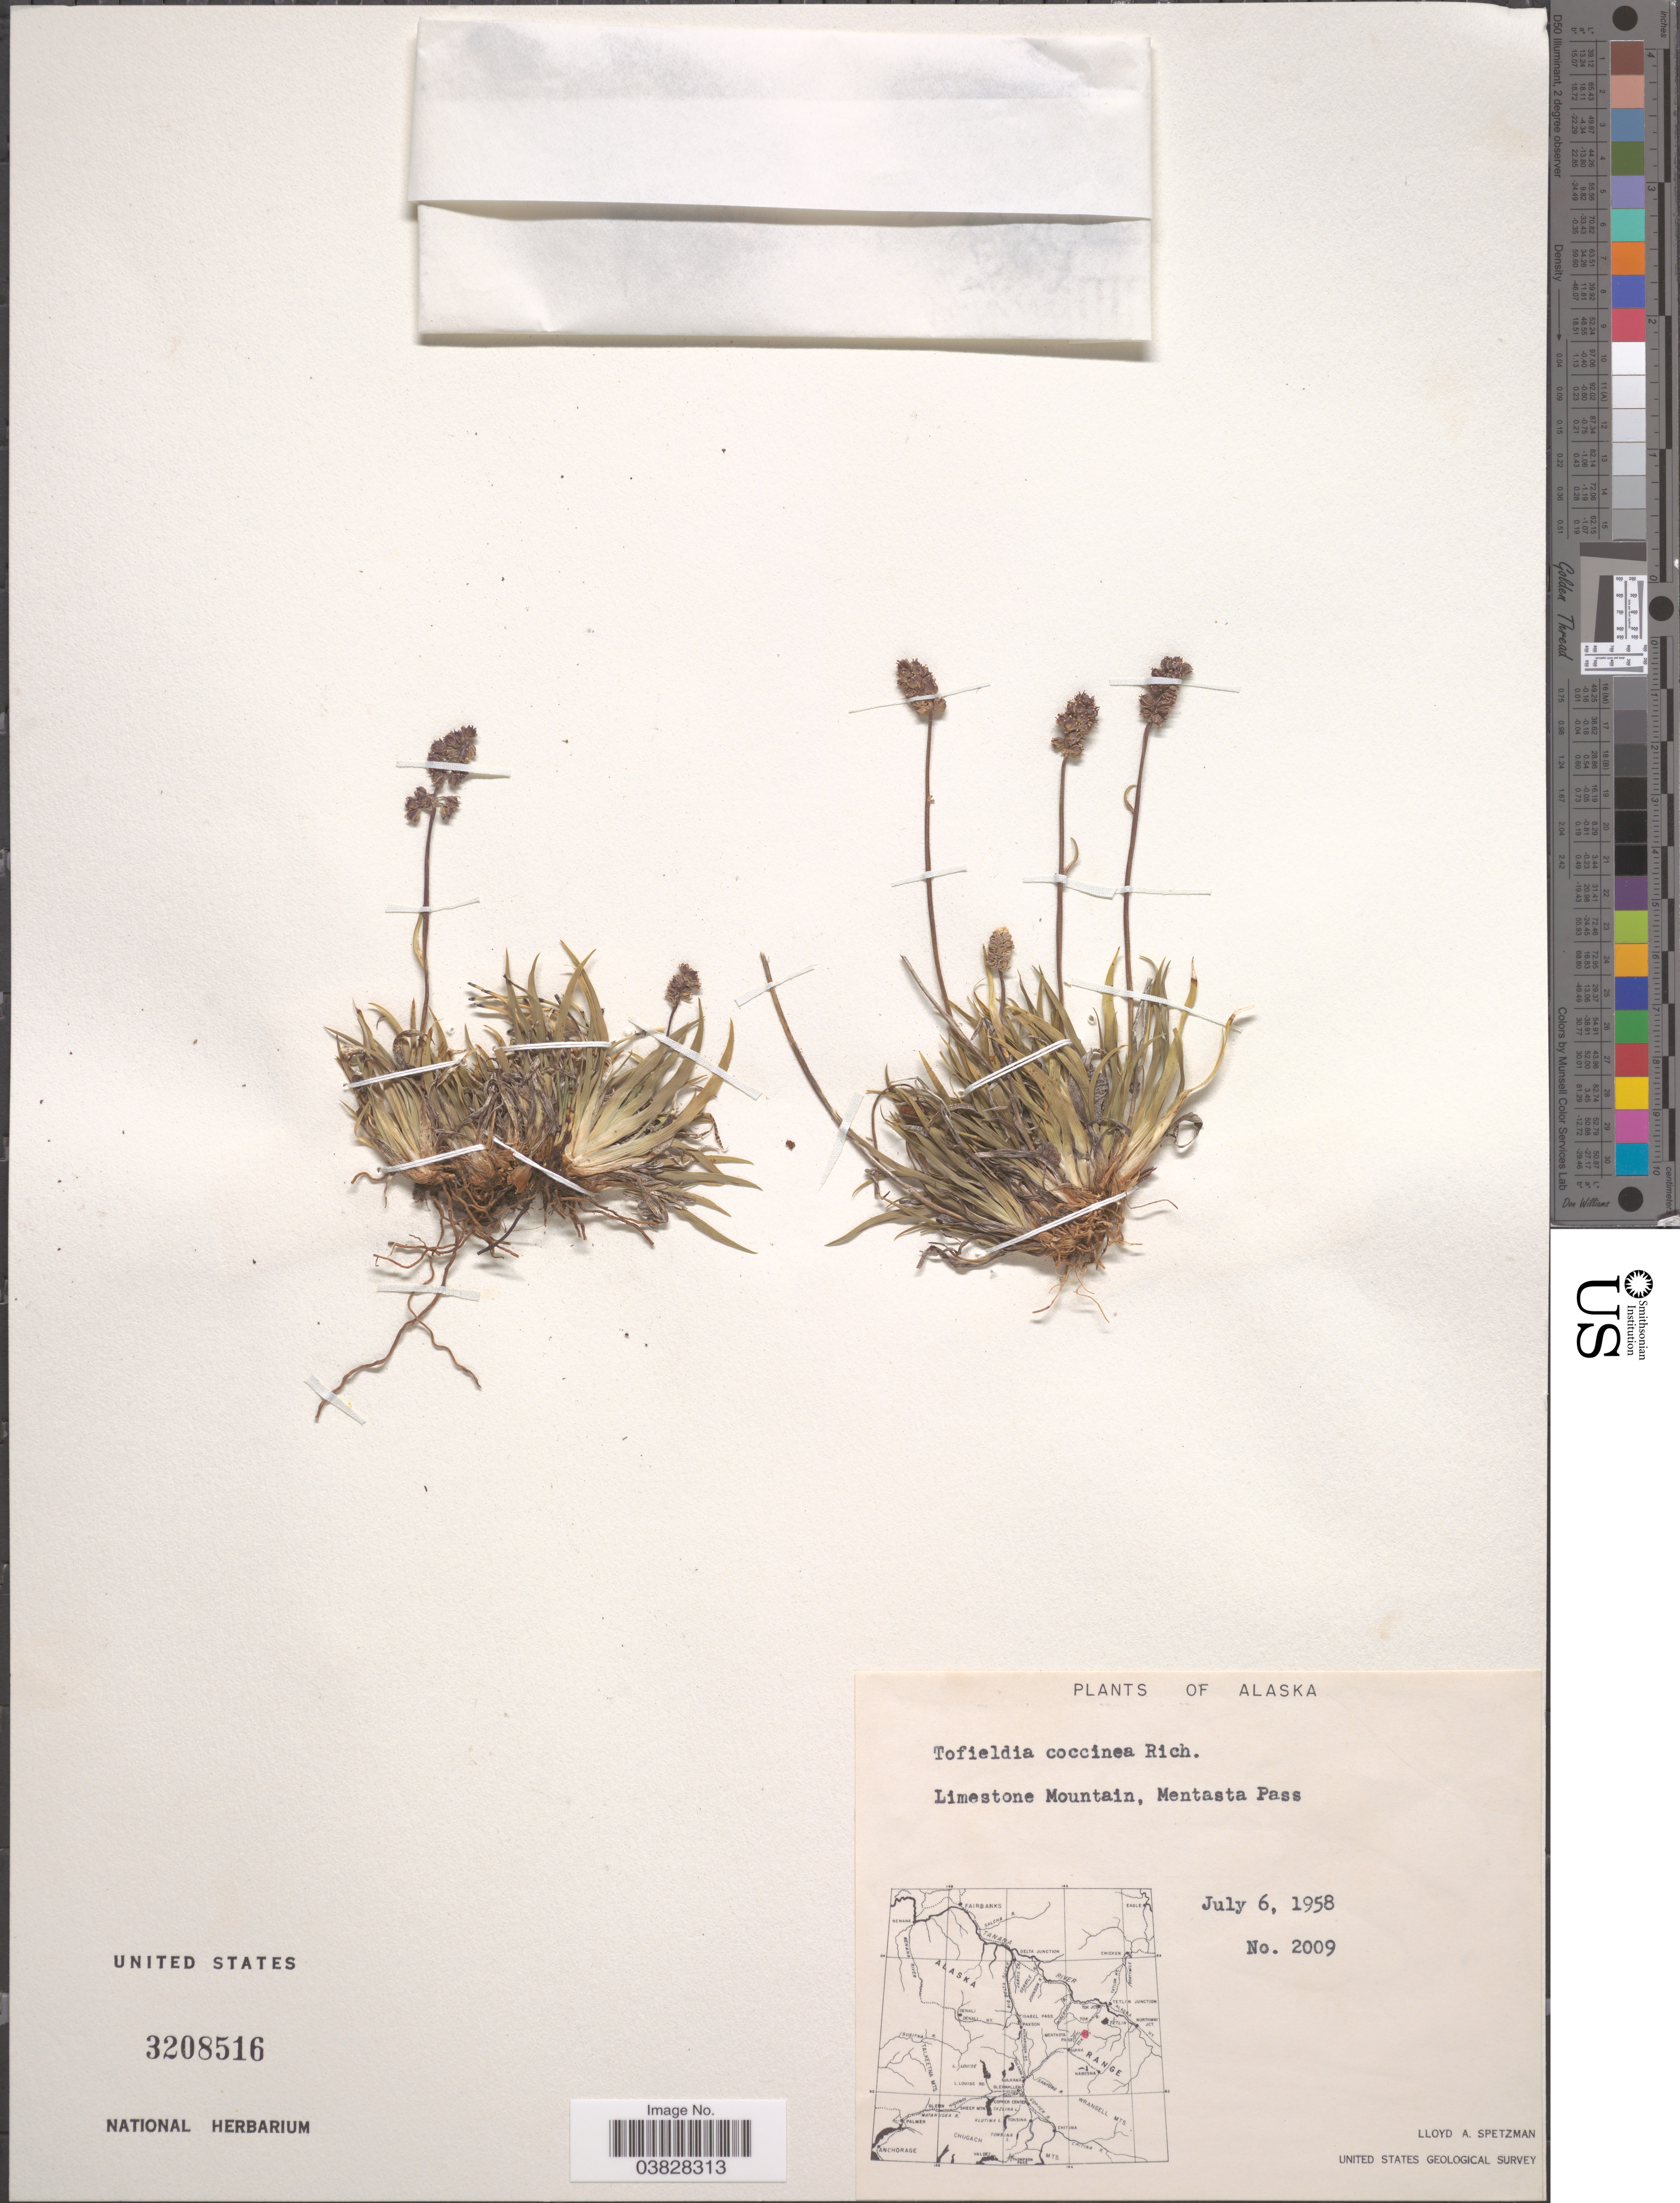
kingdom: Plantae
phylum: Tracheophyta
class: Liliopsida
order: Alismatales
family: Tofieldiaceae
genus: Tofieldia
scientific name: Tofieldia coccinea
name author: Richardson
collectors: L. Spetzman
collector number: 2009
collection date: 1958-07-06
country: United States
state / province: Alaska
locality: Limestone Mountain, Mentasta Pass.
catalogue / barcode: US 3208516